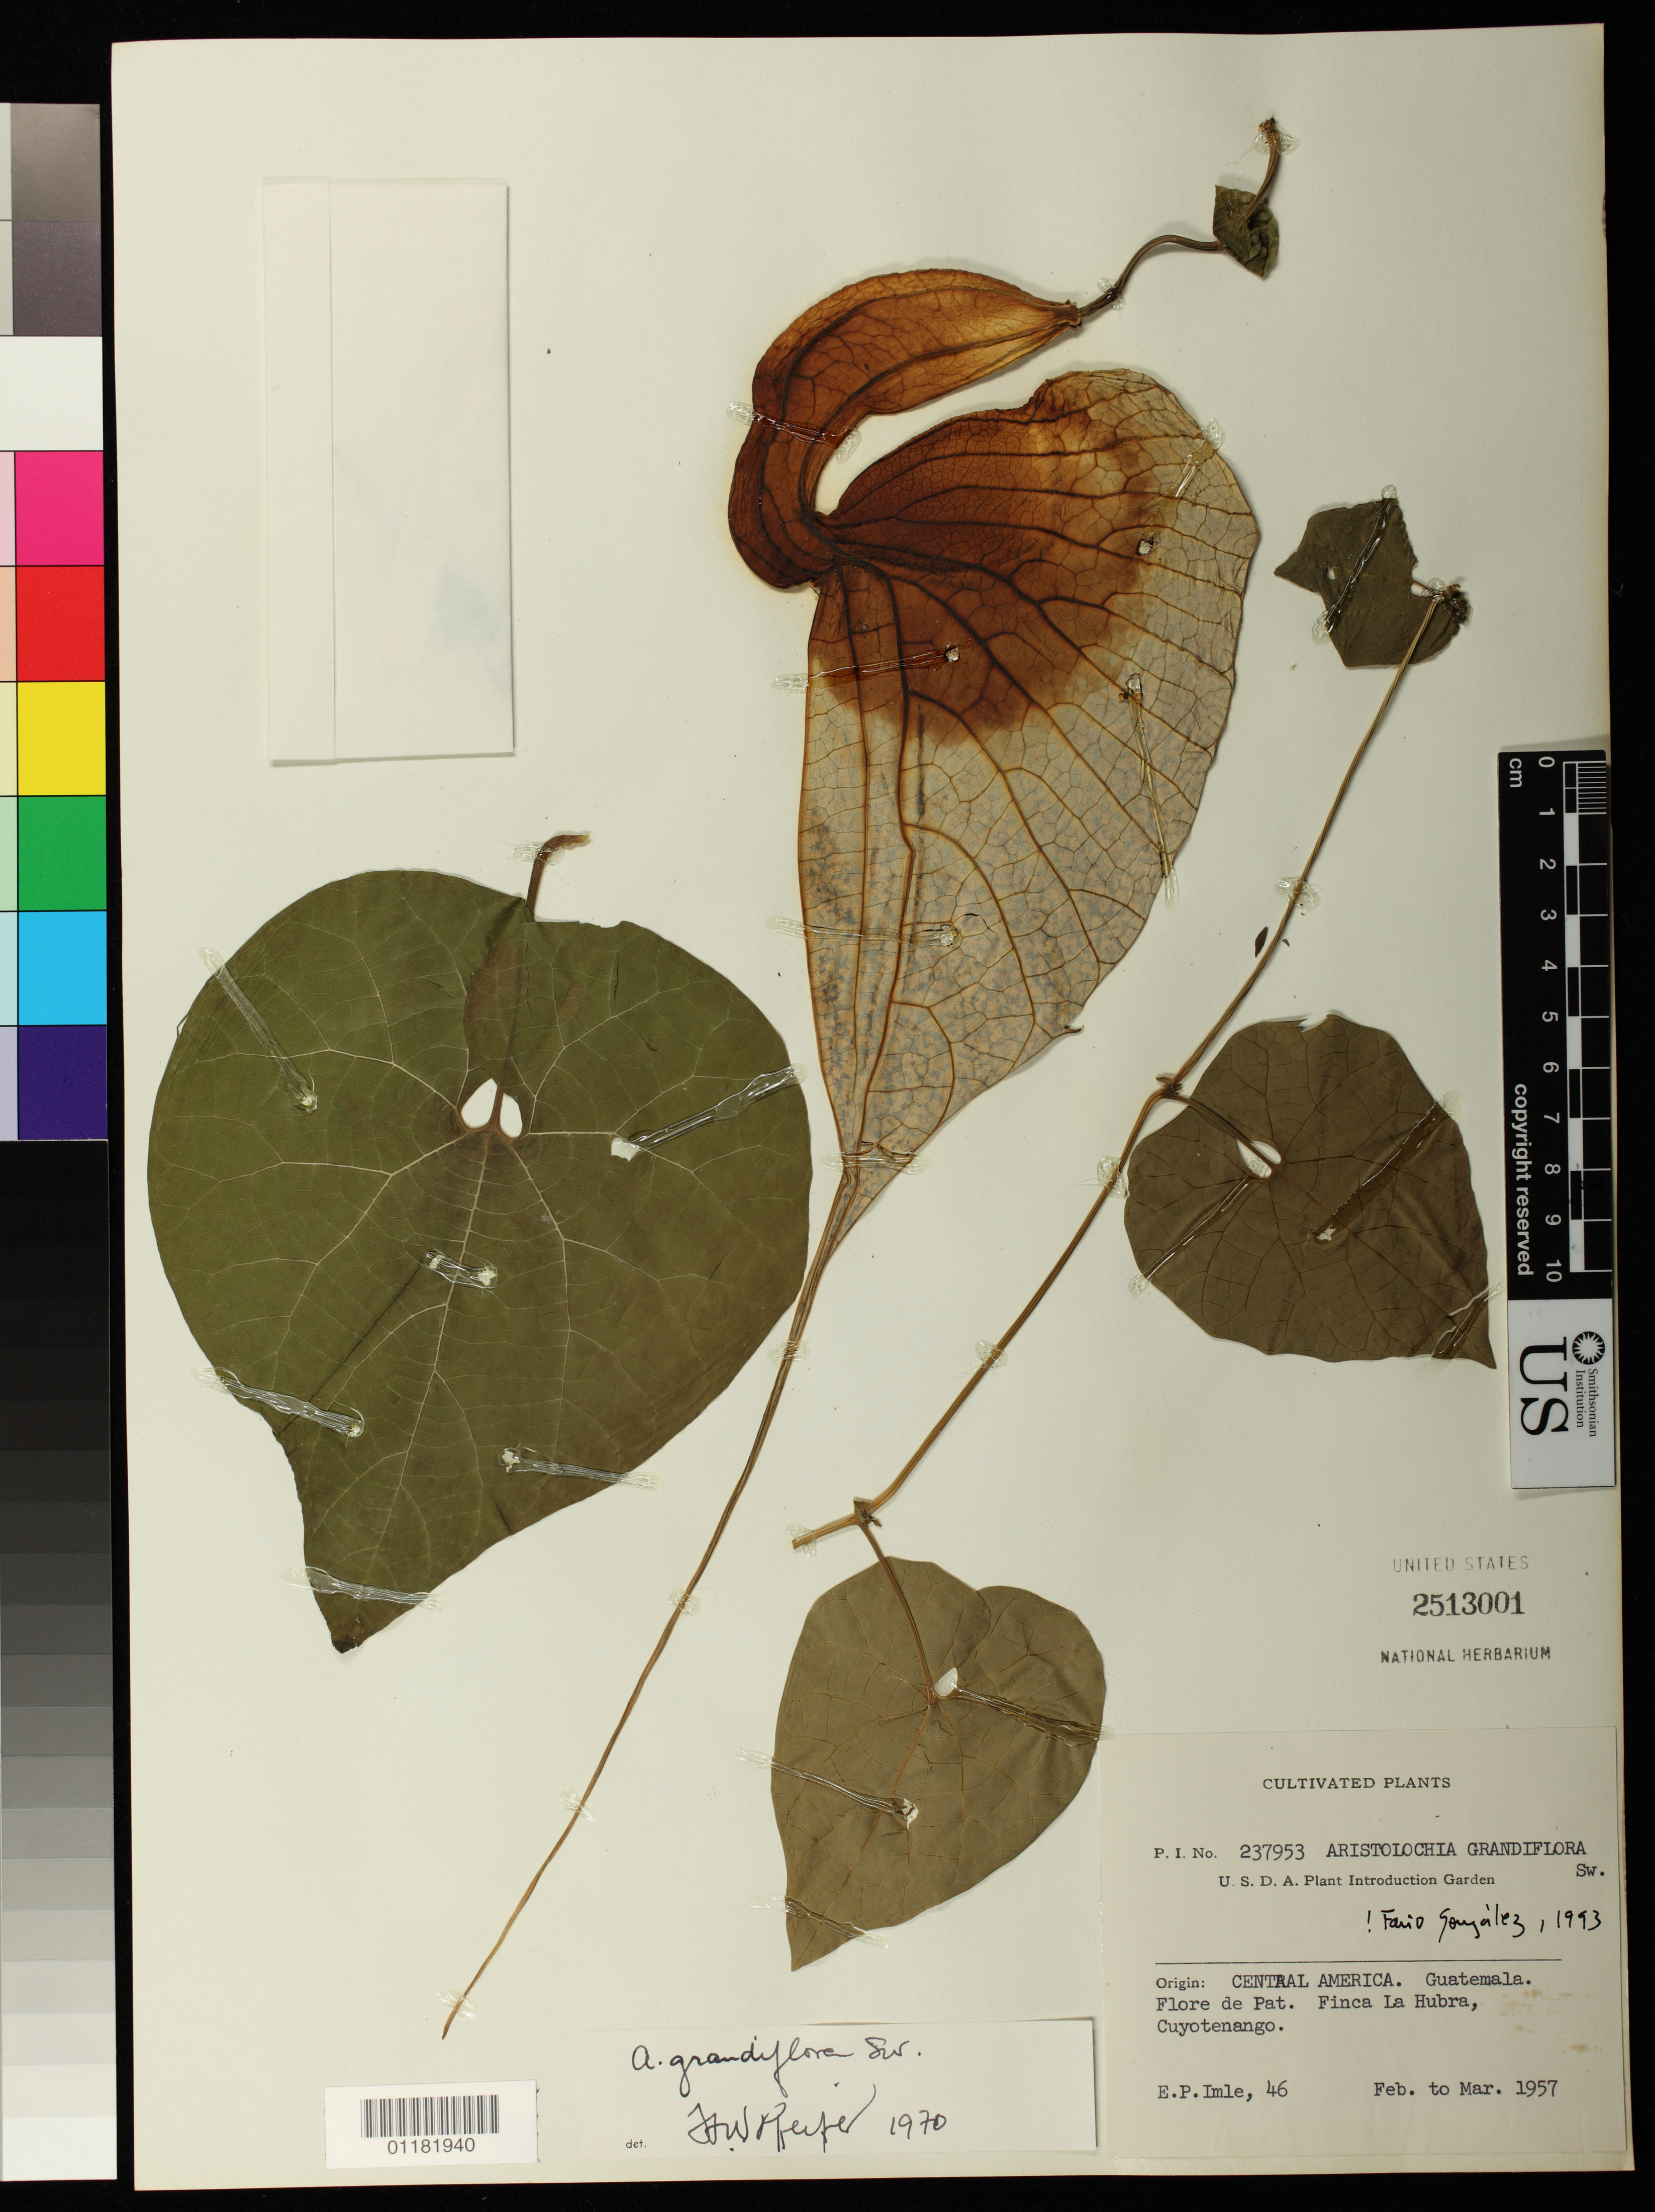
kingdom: Plantae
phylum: Tracheophyta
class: Magnoliopsida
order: Piperales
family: Aristolochiaceae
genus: Aristolochia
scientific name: Aristolochia grandiflora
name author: Sw.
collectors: E. P. Imle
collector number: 46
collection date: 1957-02/1957-03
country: Guatemala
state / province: Suchitepéquez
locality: Flore de Pat. Finca La Hubra Cuyotenango. Cultivated.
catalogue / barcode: US 2513001